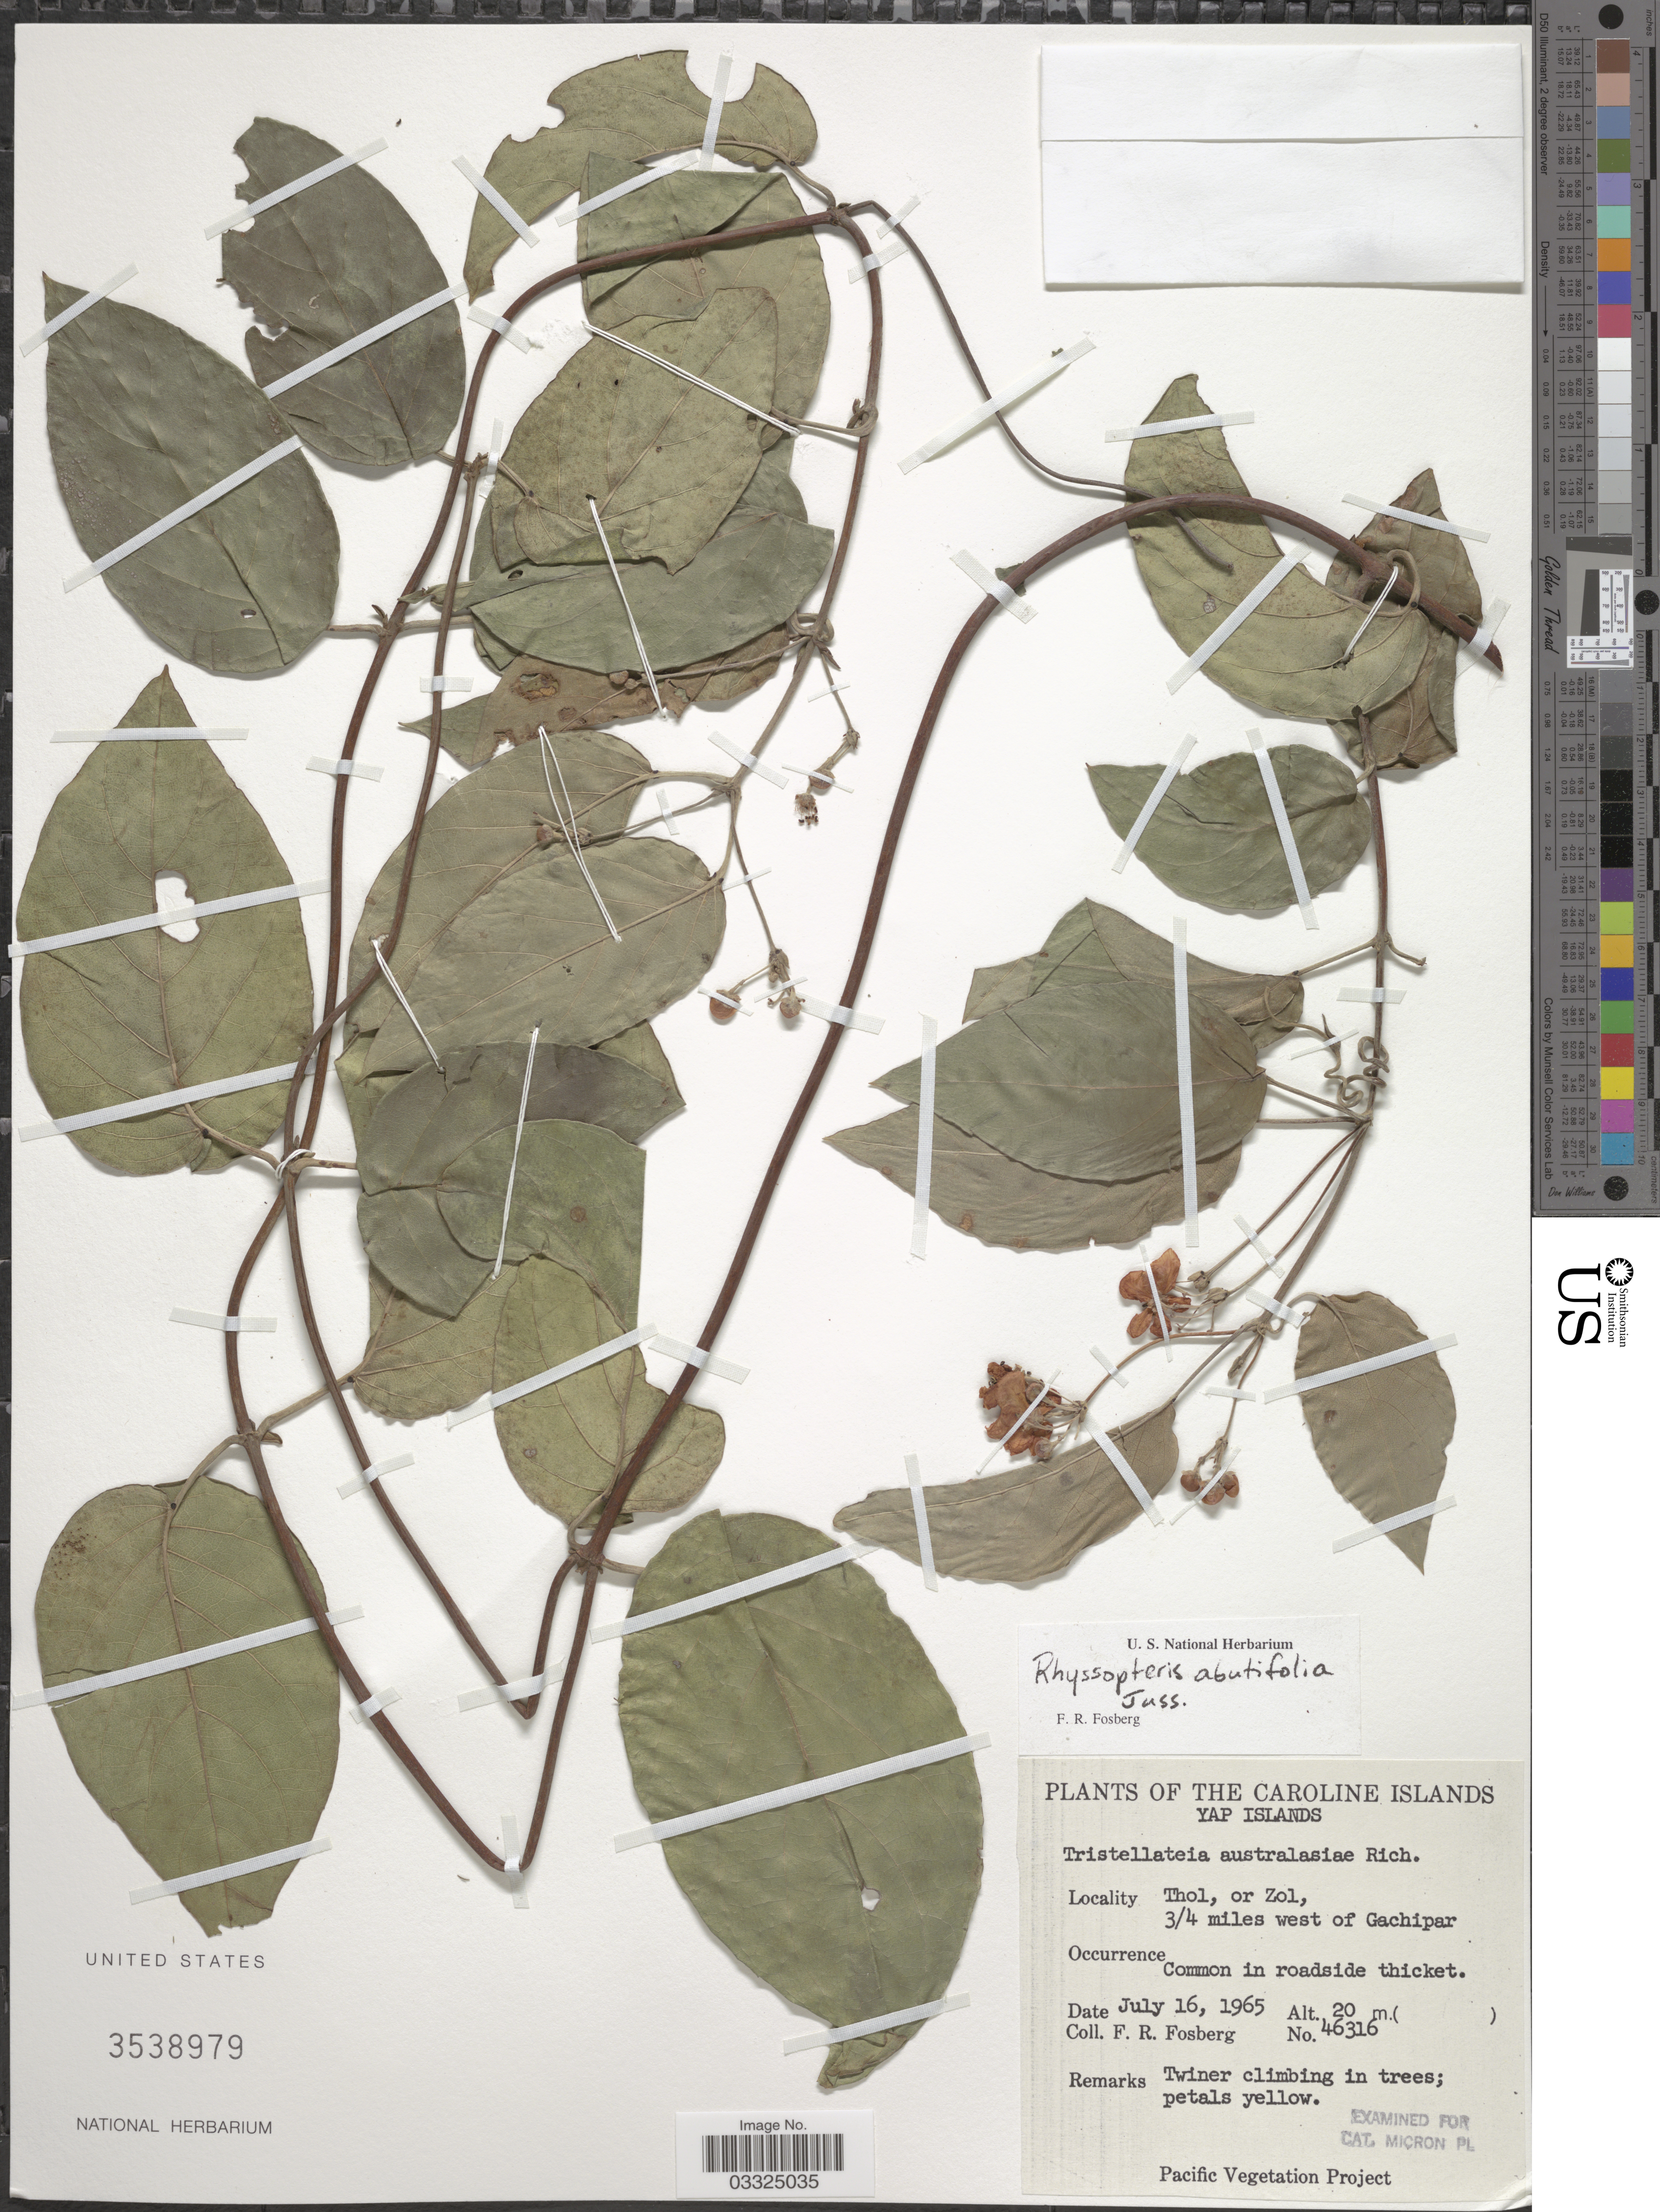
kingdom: Plantae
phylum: Tracheophyta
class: Magnoliopsida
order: Malpighiales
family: Malpighiaceae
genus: Ryssopterys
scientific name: Ryssopterys abutilifolia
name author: A. Juss.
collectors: F. R. Fosberg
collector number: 46316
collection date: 1965-07-16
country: Micronesia, Federated States of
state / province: Yap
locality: The Caroline Islands. Yap Islands. Thol, or Zol, 3/4 miles west of Gachipar.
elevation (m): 20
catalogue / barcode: US 3538979